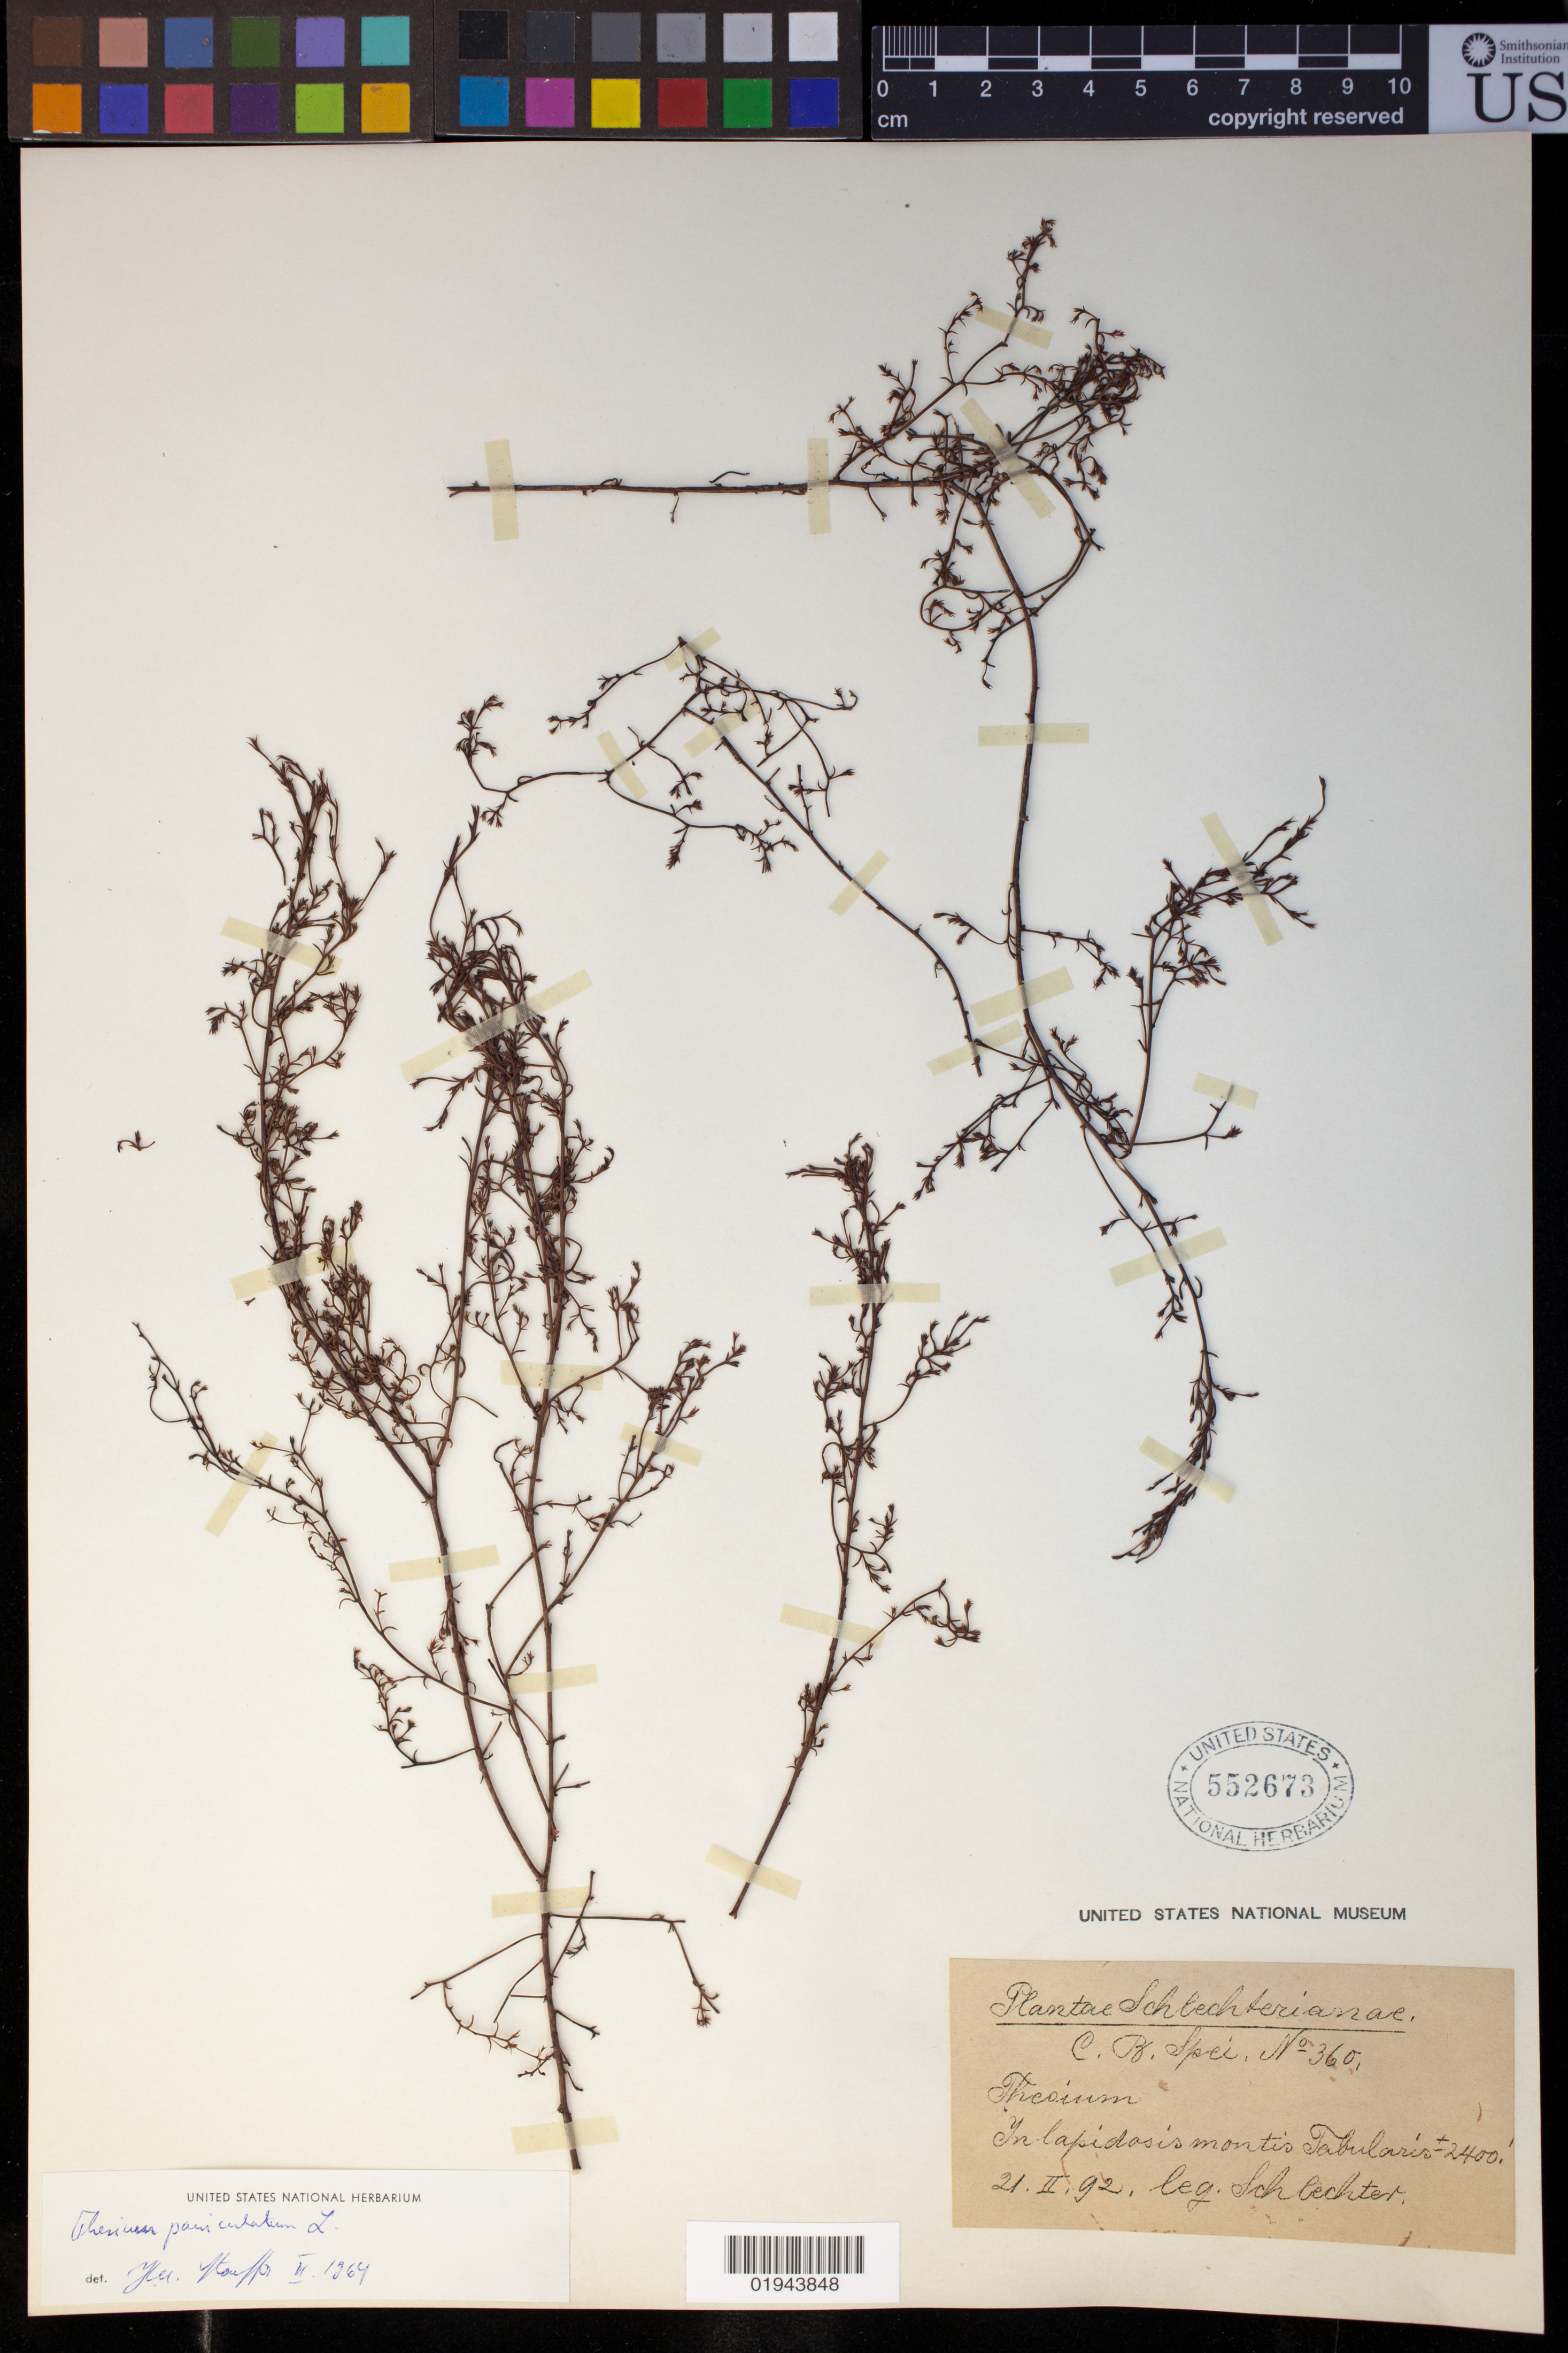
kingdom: Plantae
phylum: Tracheophyta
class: Magnoliopsida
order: Santalales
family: Thesiaceae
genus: Thesium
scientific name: Thesium paniculatum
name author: L.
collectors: Schlechter, --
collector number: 360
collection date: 1892-02-21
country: South Africa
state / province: Eastern Cape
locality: montis Tabularis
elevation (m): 732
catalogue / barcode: US 552673